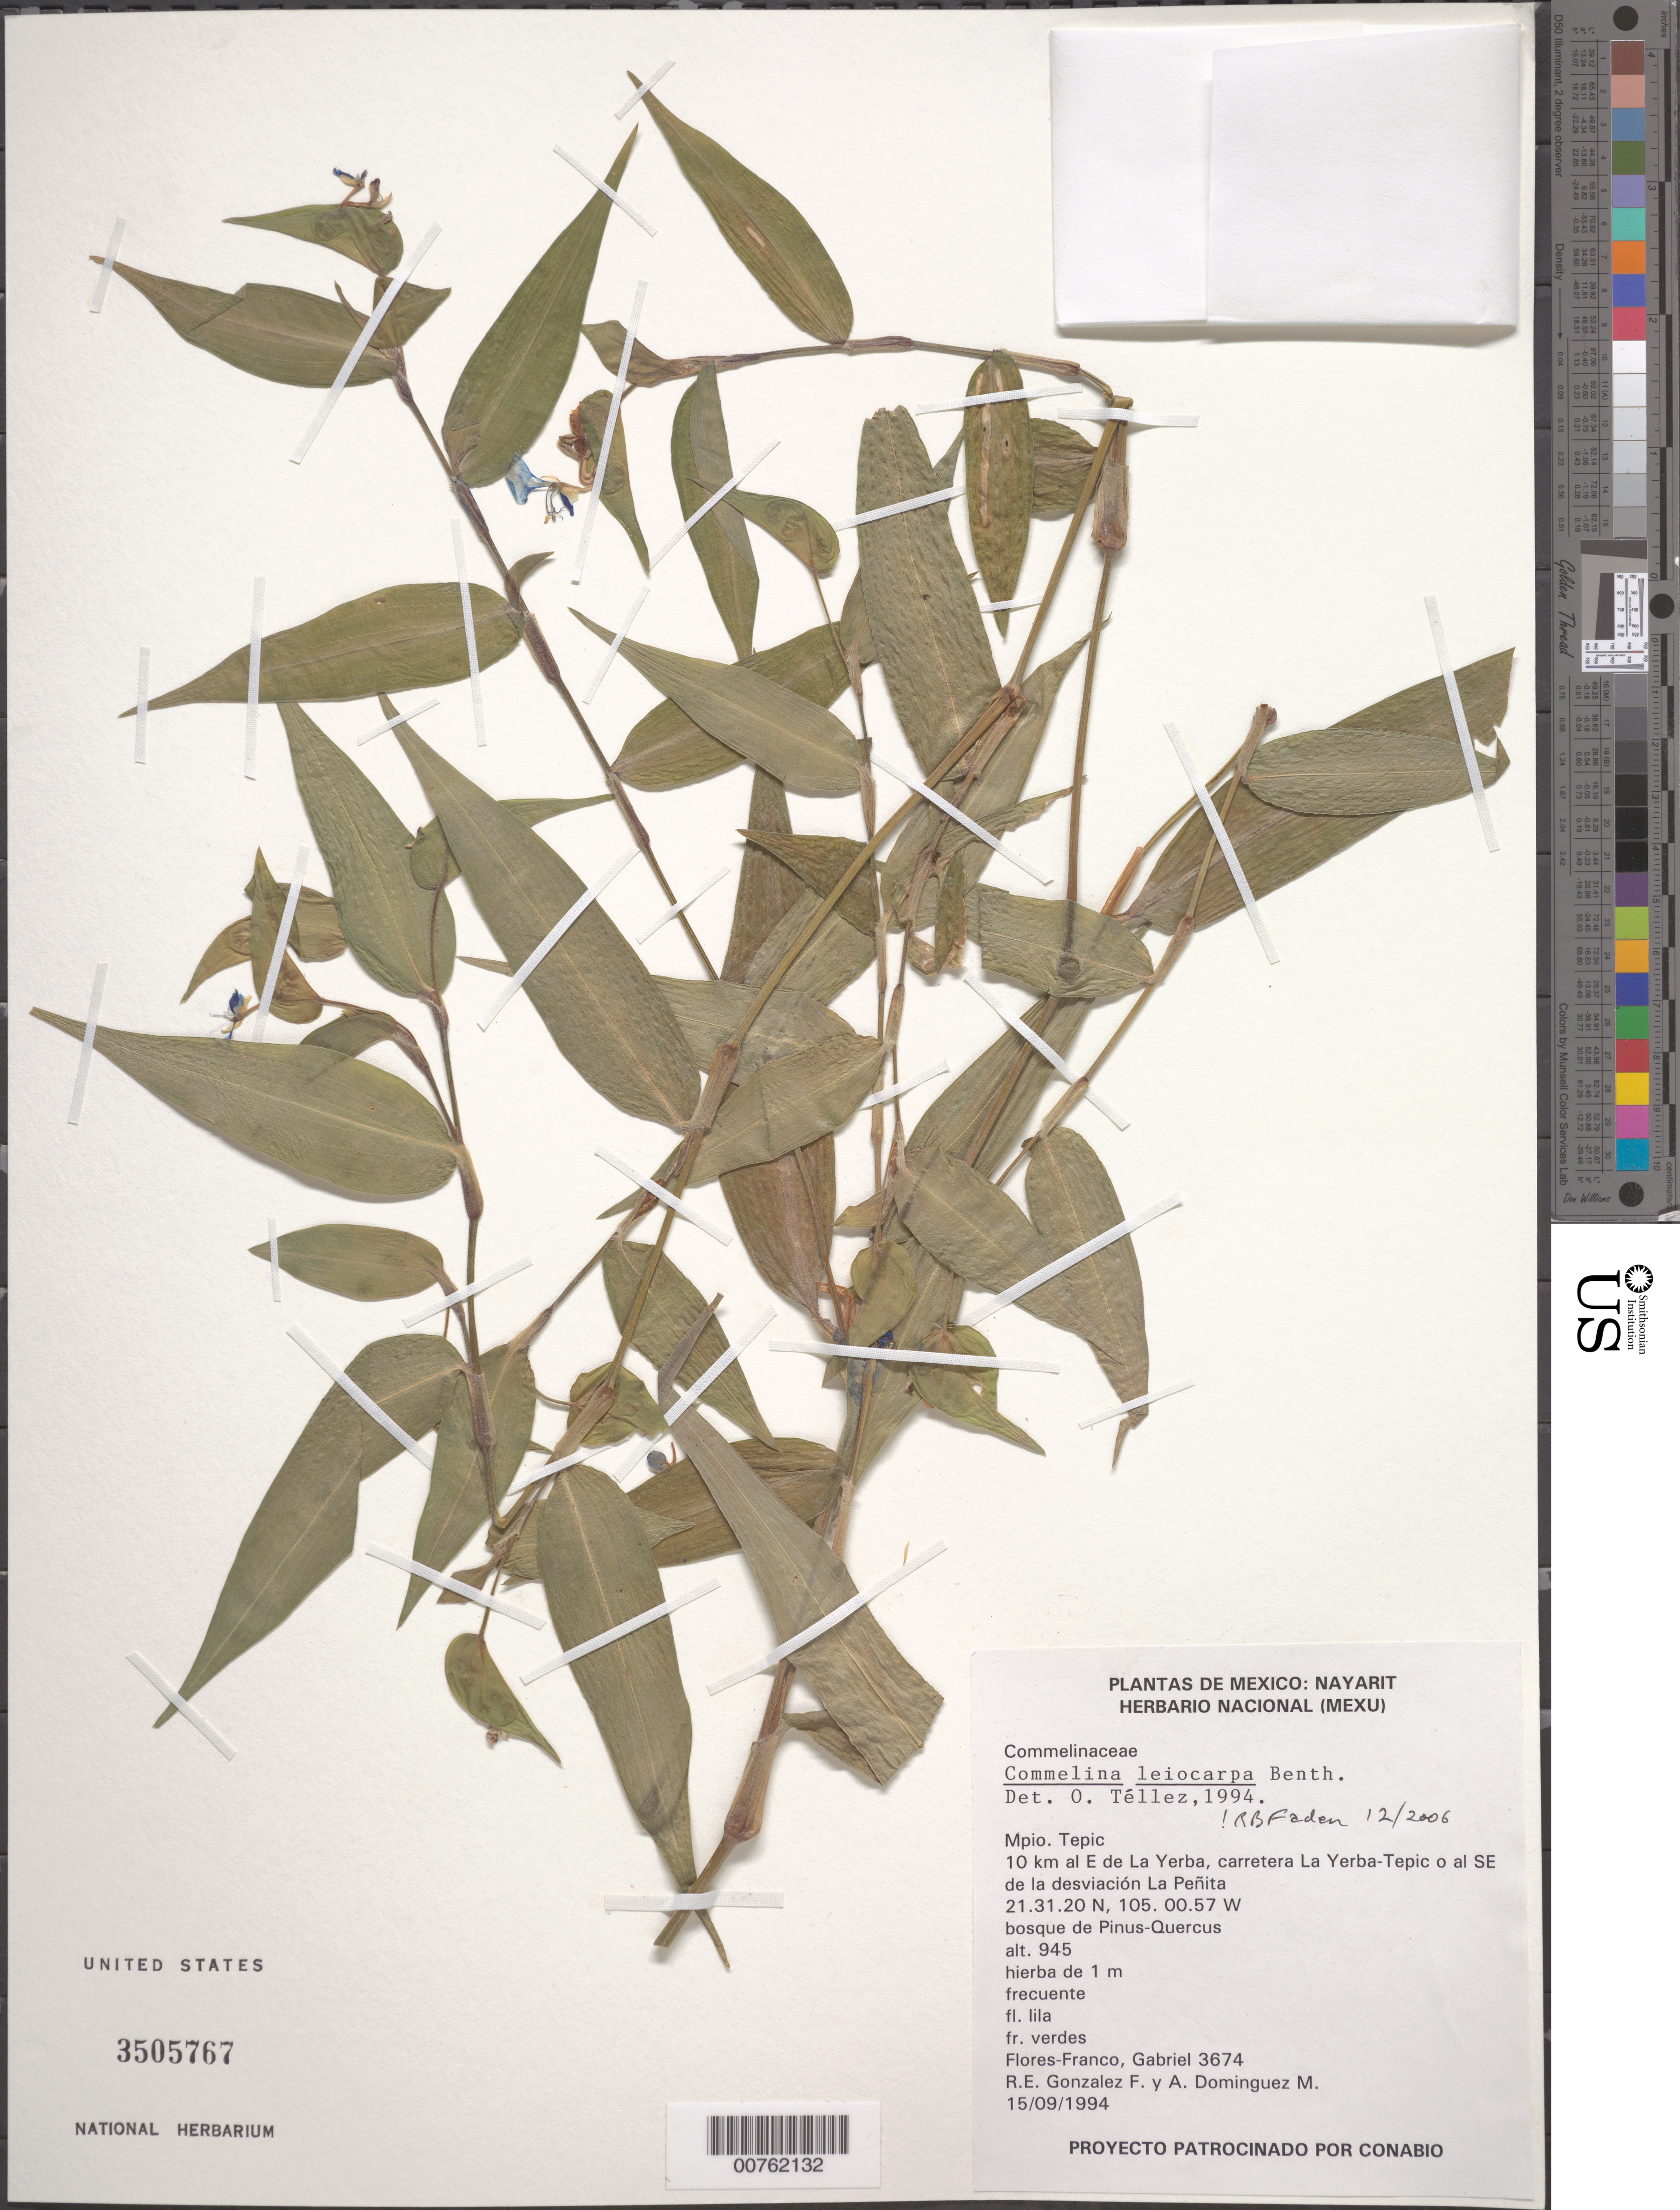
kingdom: Plantae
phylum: Tracheophyta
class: Liliopsida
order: Commelinales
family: Commelinaceae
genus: Commelina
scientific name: Commelina leiocarpa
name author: Benth.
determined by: Faden, Robert B., (US), Smithsonian Institution - National Museum of Natural History (UNITED STATES)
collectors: G. Flores F., R. E. Gonzalez F. & A. Dominguez M.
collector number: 3674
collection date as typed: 15 Sep 1994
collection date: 1994-09-15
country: Mexico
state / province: Nayarit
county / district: Tepic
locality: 10 km al E de la Yerba, carretera La Yerba-Tepic o al SE de la desviacion La Penita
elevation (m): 945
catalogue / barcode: US 3505767